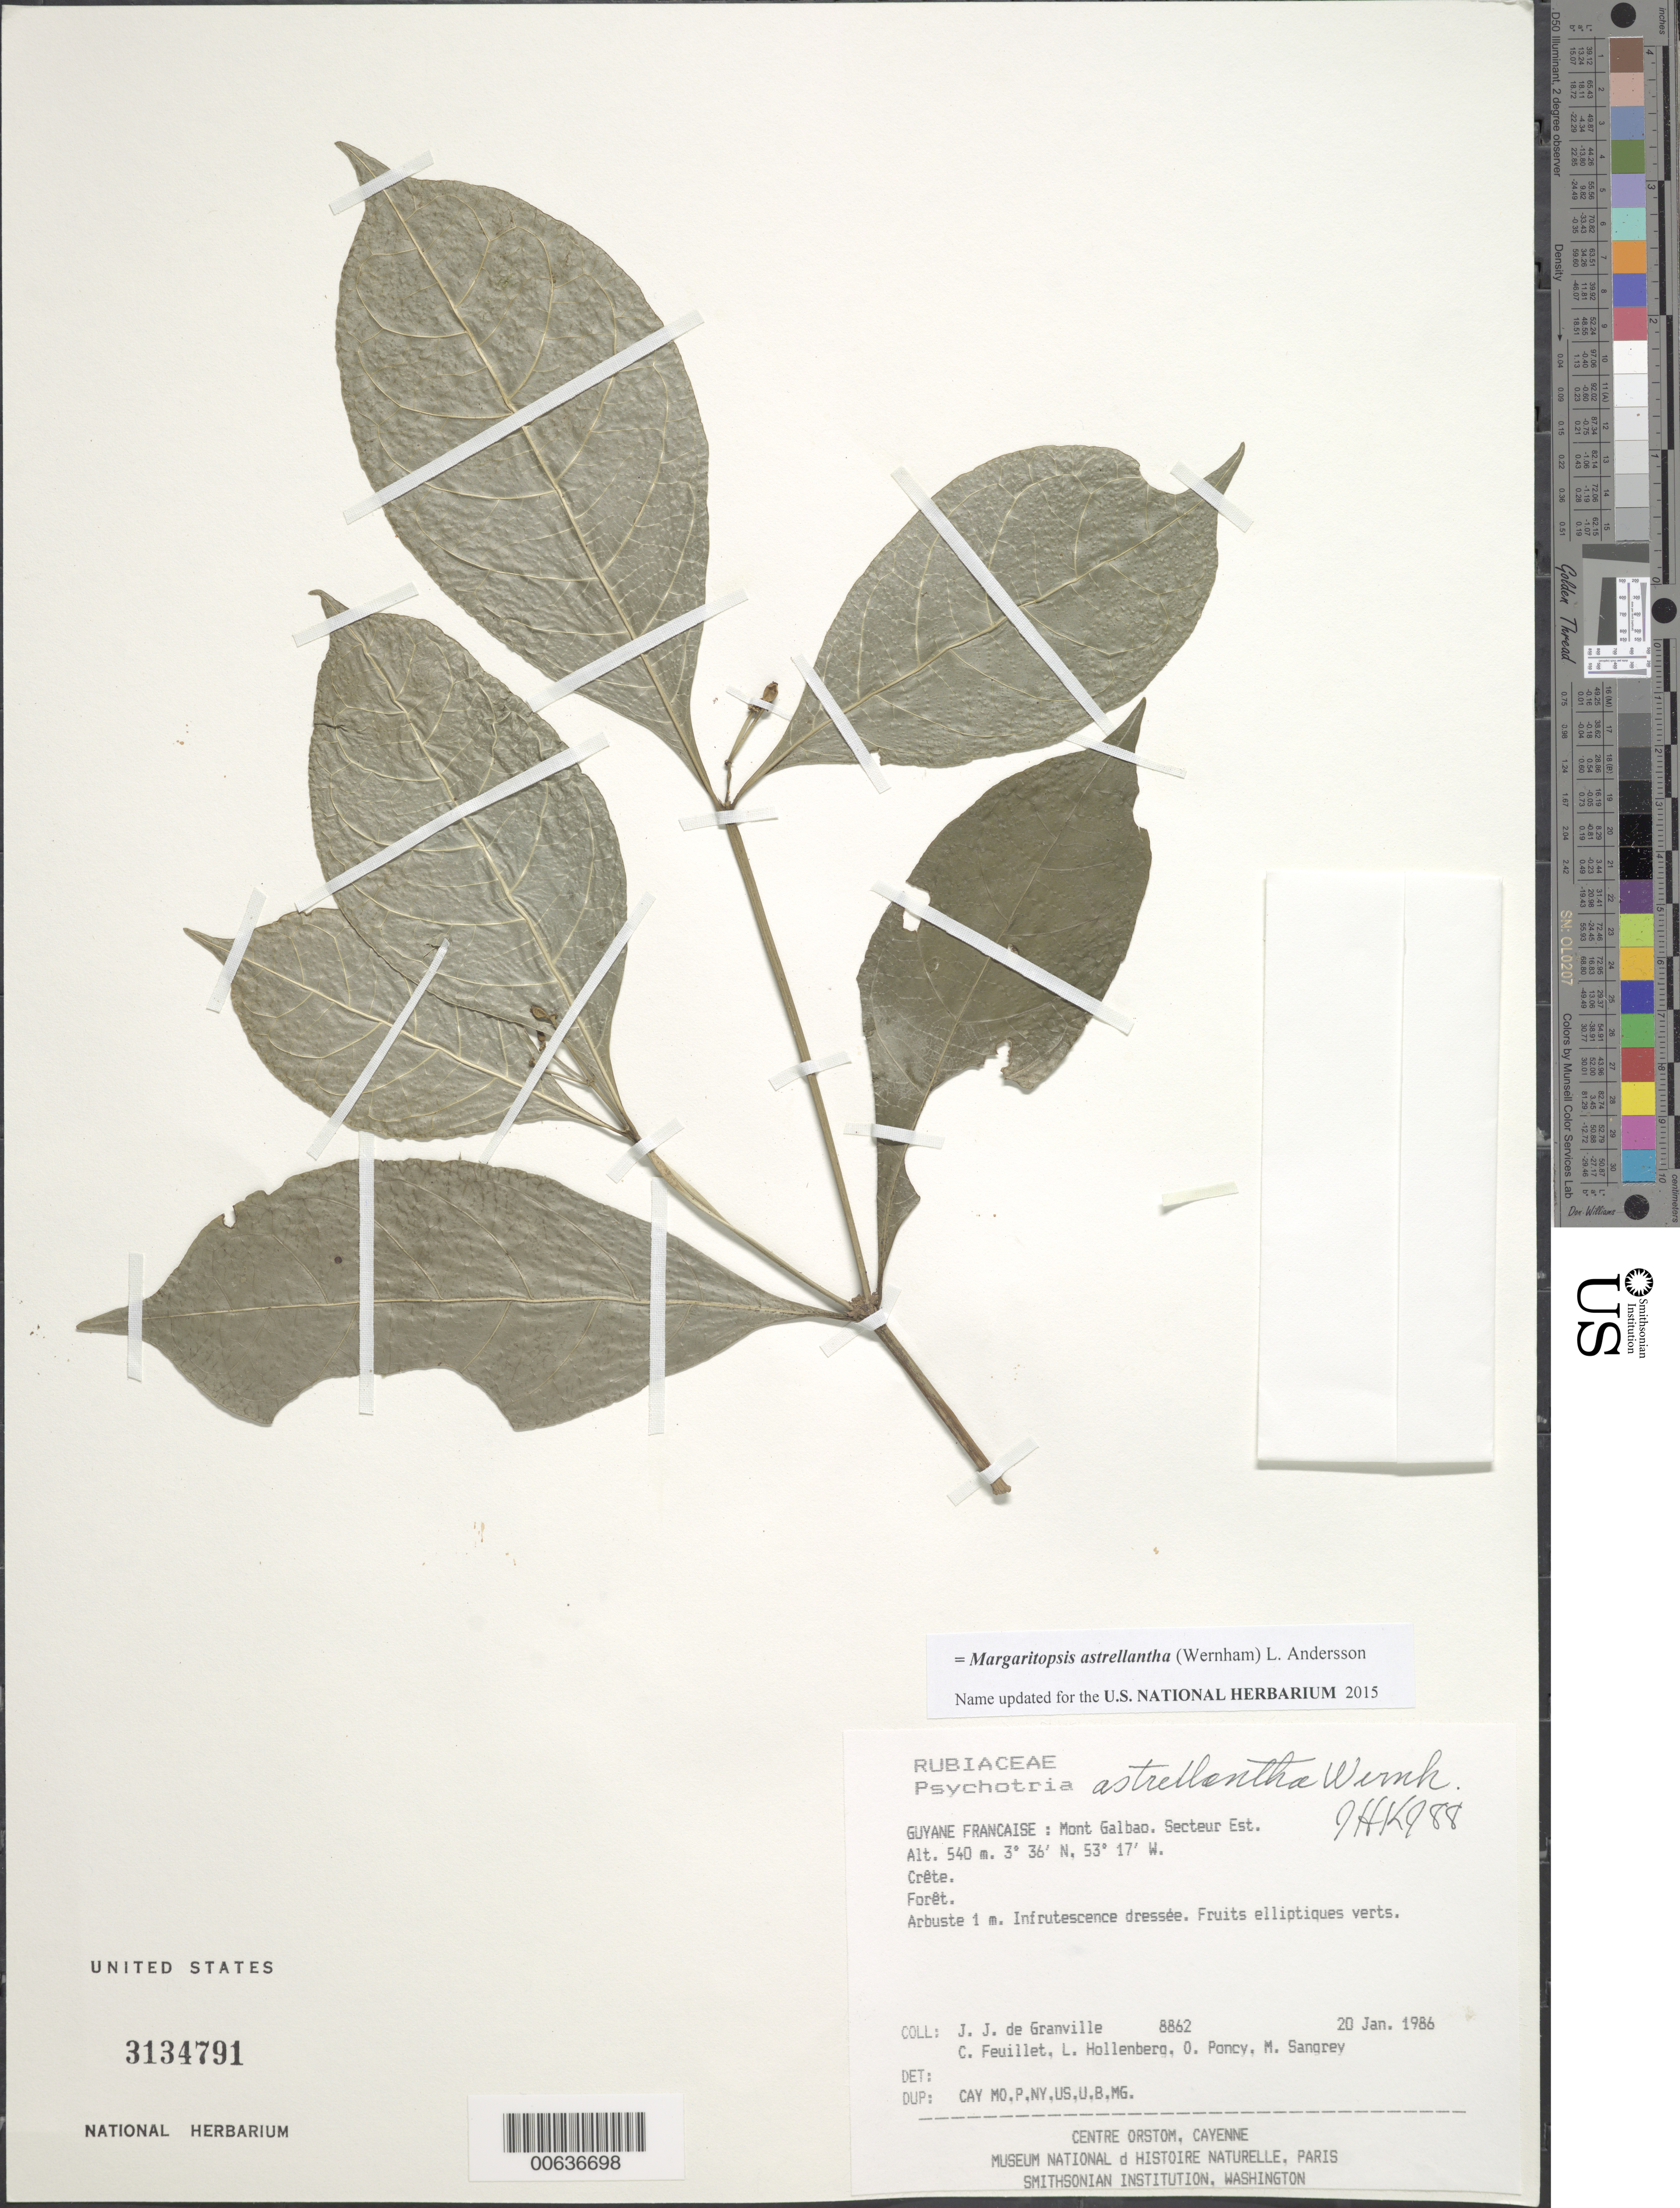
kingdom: Plantae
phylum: Tracheophyta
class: Magnoliopsida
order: Gentianales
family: Rubiaceae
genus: Psychotria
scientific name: Psychotria astrellantha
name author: Wernham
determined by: Kirkbride, J. H.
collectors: J.-J. de Granville, C. Feuillet, L. Hollenberg, O. Poncy & M. S. Sangrey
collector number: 8862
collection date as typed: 20-Jan-86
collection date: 1986-01-20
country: French Guiana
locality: Mont Galbao. Secteur Est. Crête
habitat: Forêt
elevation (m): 540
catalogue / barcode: US 3134791